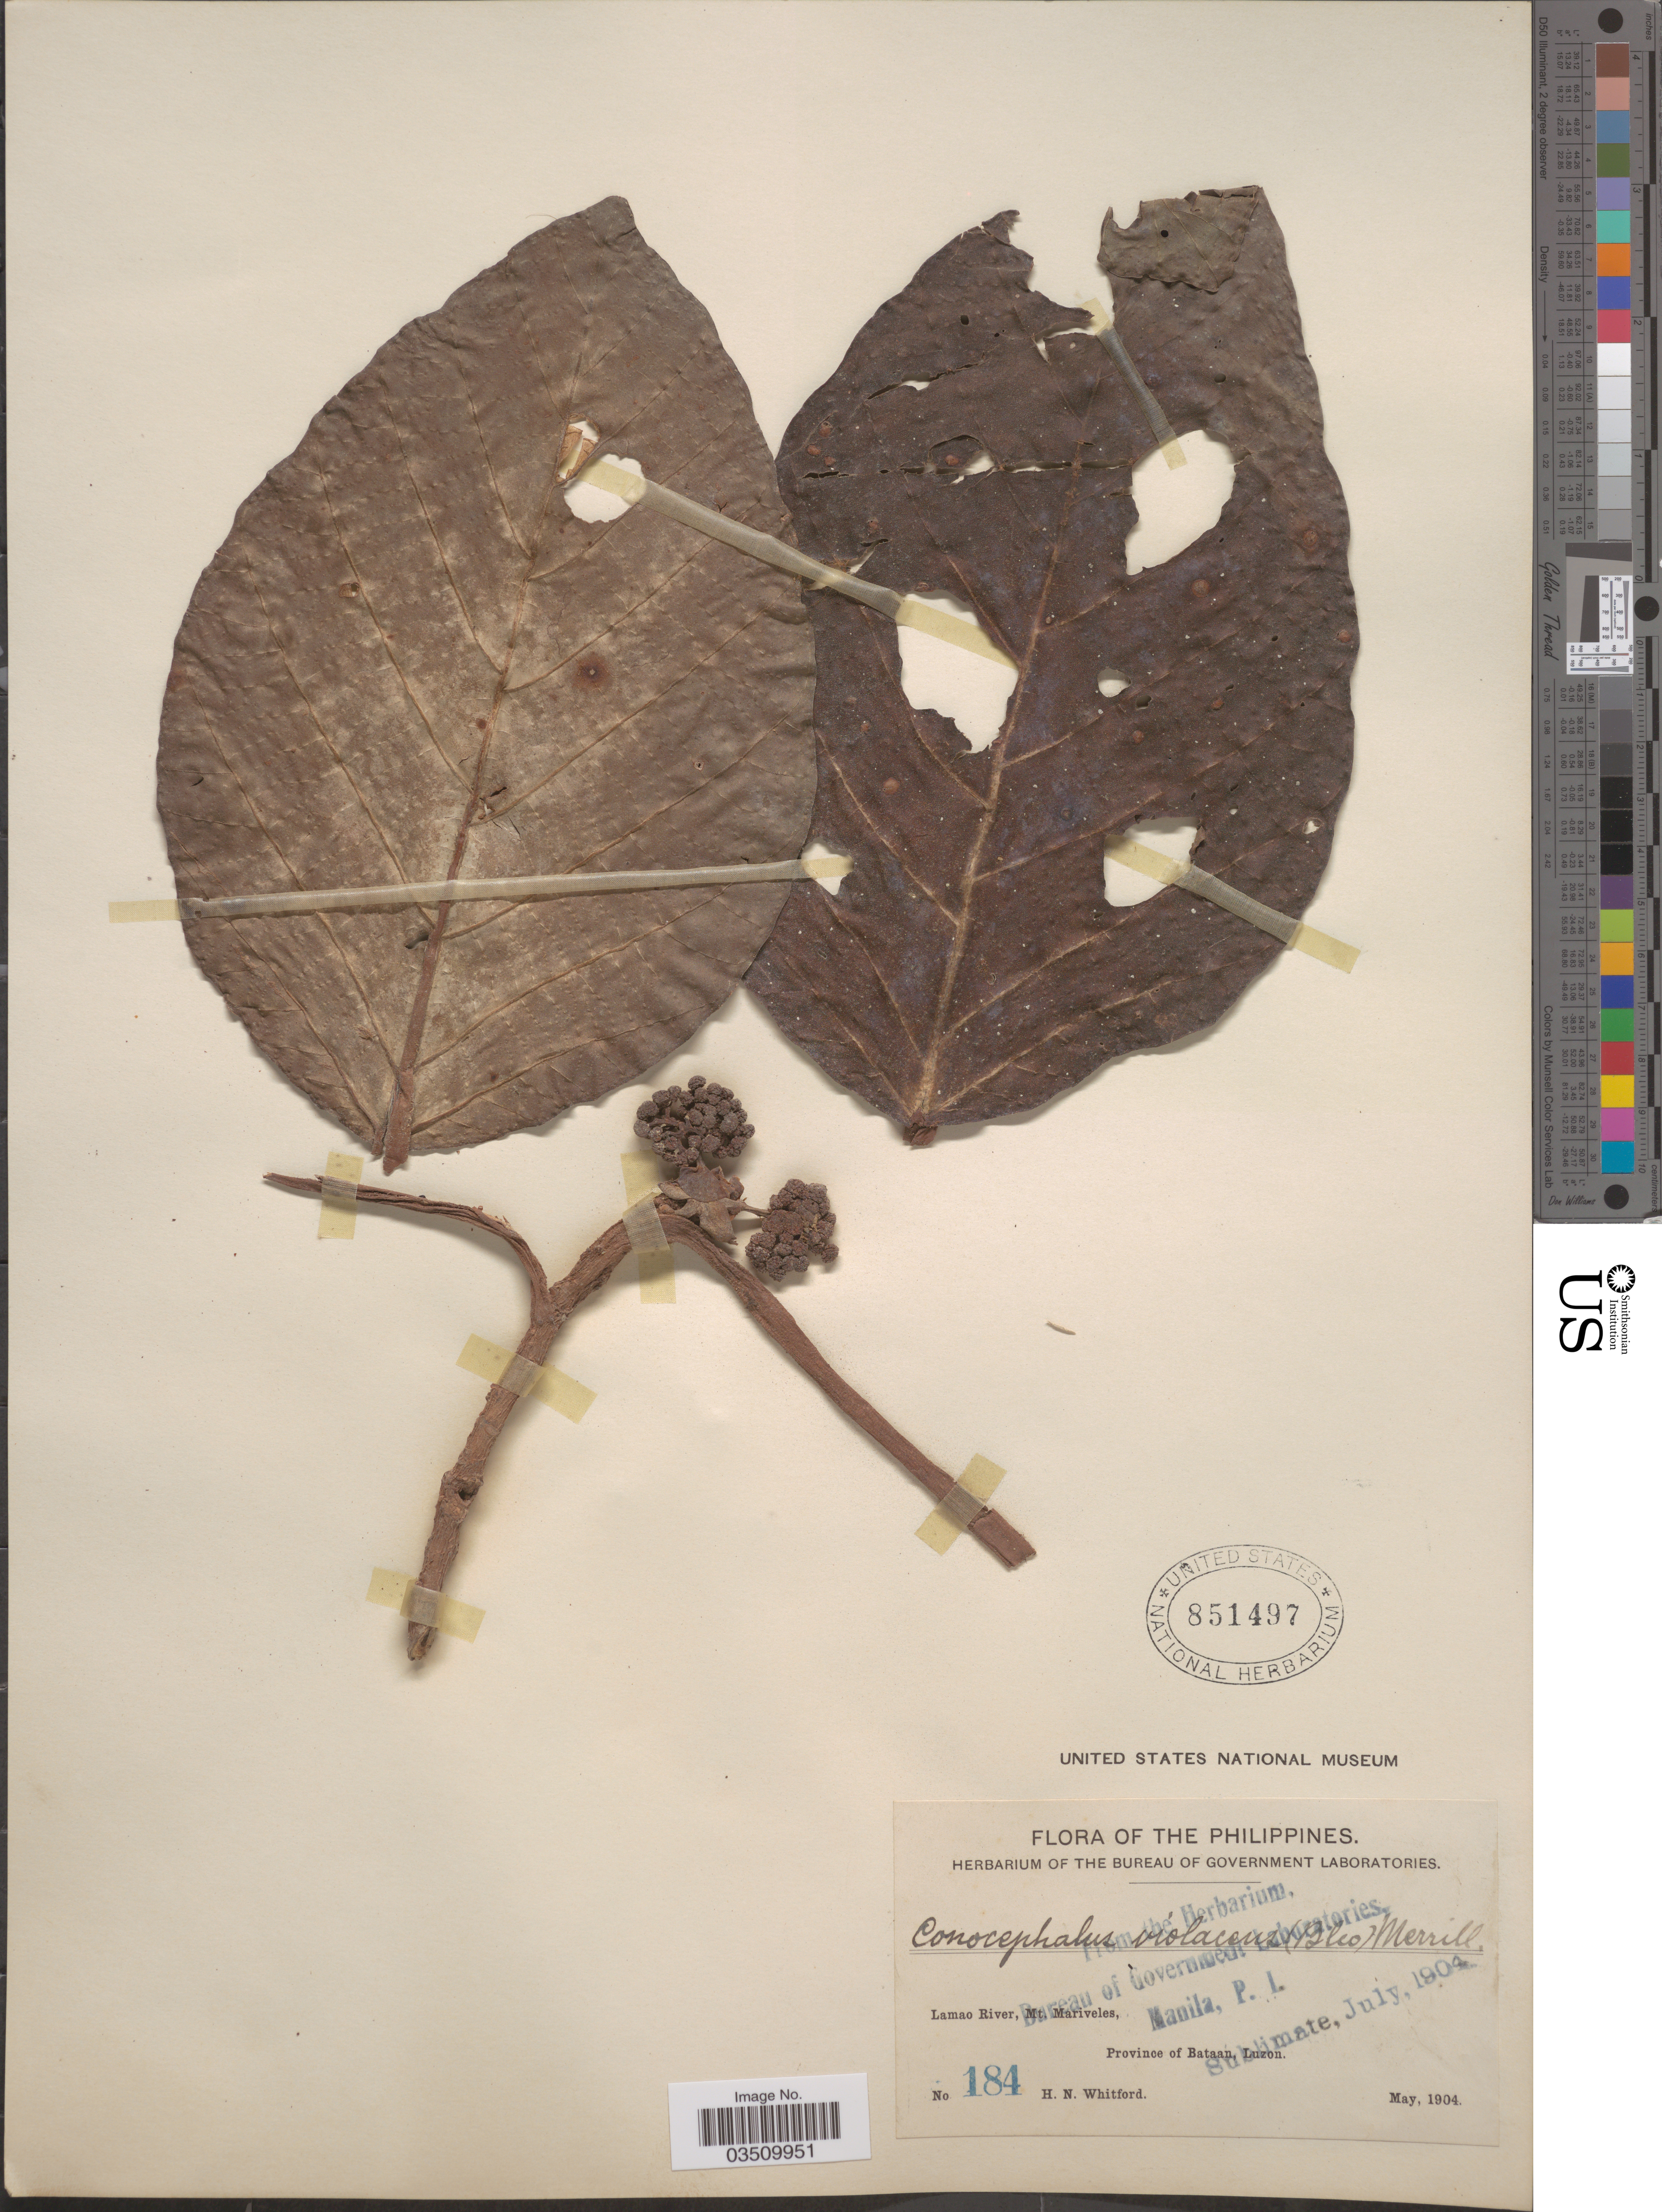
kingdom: Plantae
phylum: Tracheophyta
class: Magnoliopsida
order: Rosales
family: Urticaceae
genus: Poikilospermum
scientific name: Poikilospermum suaveolens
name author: (Blume) Merr.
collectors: H. N. Whitford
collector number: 184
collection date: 1904-05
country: Philippines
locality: Lamao River, Mt. Mariveles, Province of Bataan, Luzon.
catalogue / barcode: US 851497